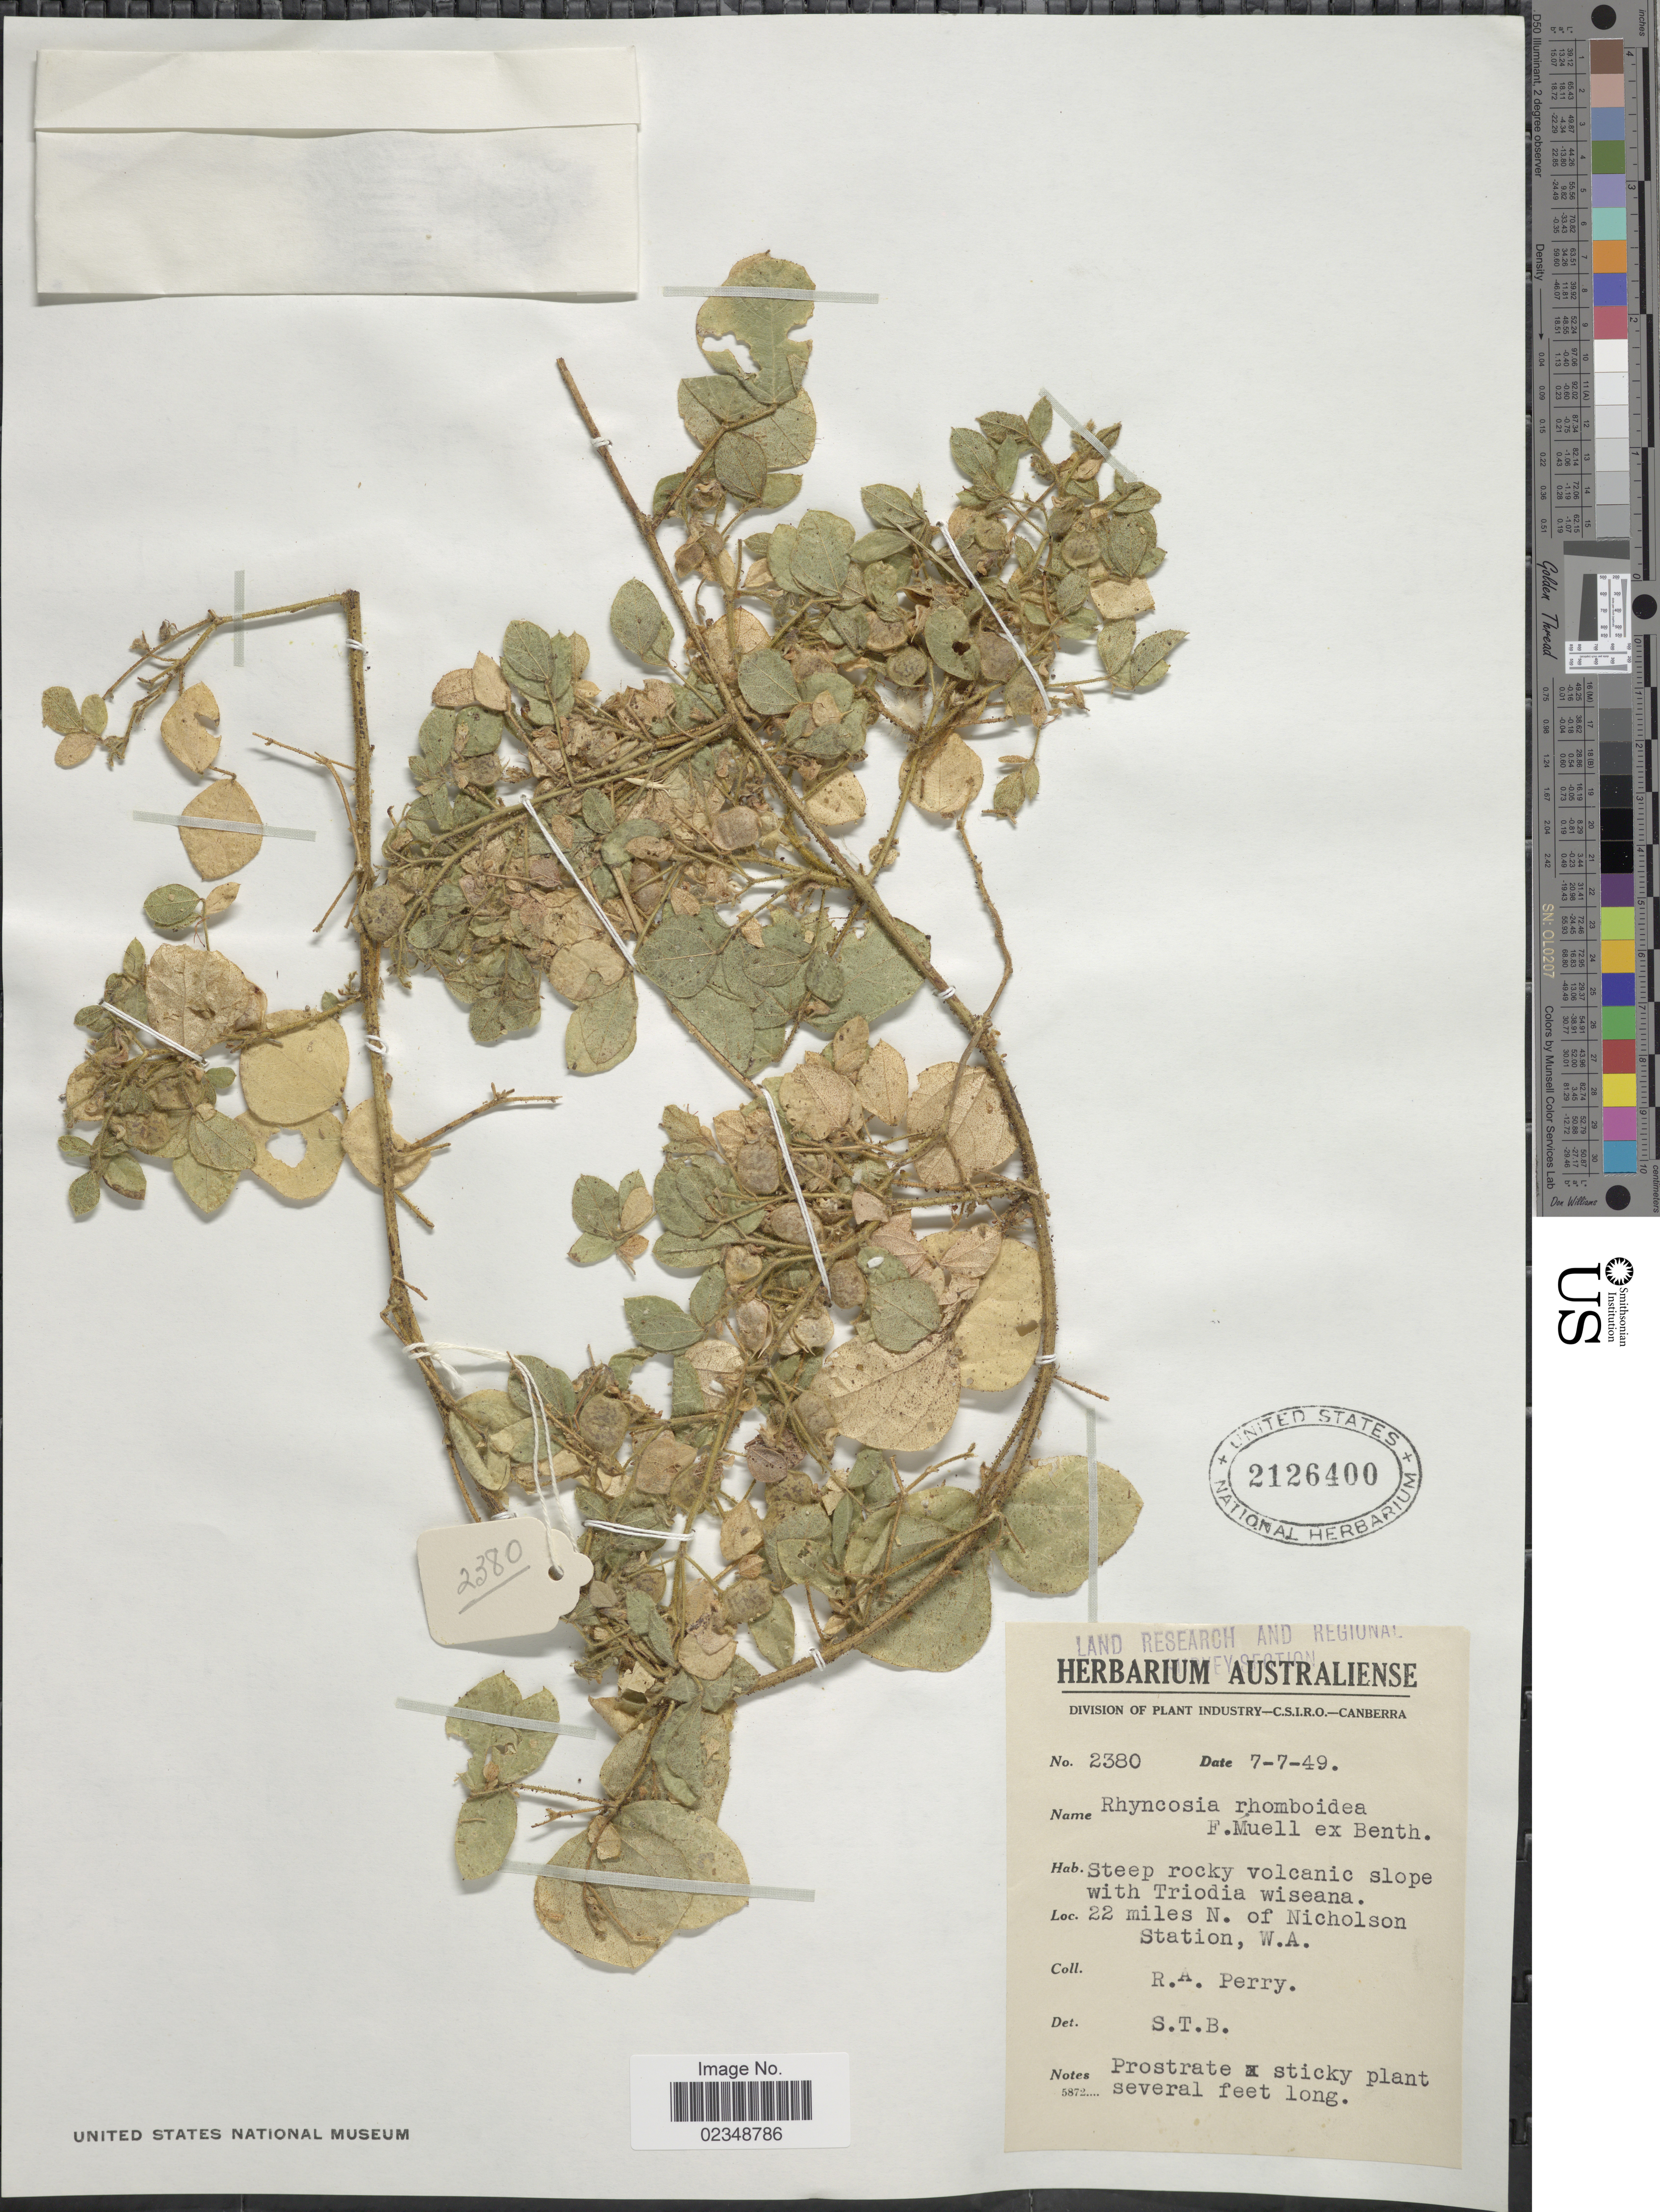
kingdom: Plantae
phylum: Tracheophyta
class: Magnoliopsida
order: Fabales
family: Fabaceae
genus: Rhynchosia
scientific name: Rhynchosia rhomboidea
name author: F. Muell. ex Benth.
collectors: Perry, R. A.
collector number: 2380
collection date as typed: Transcribed d/m/y: 7/7/49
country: Australia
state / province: Western Australia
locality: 22 miles N. of Nicholson Station, W.A.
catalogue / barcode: US 2126400